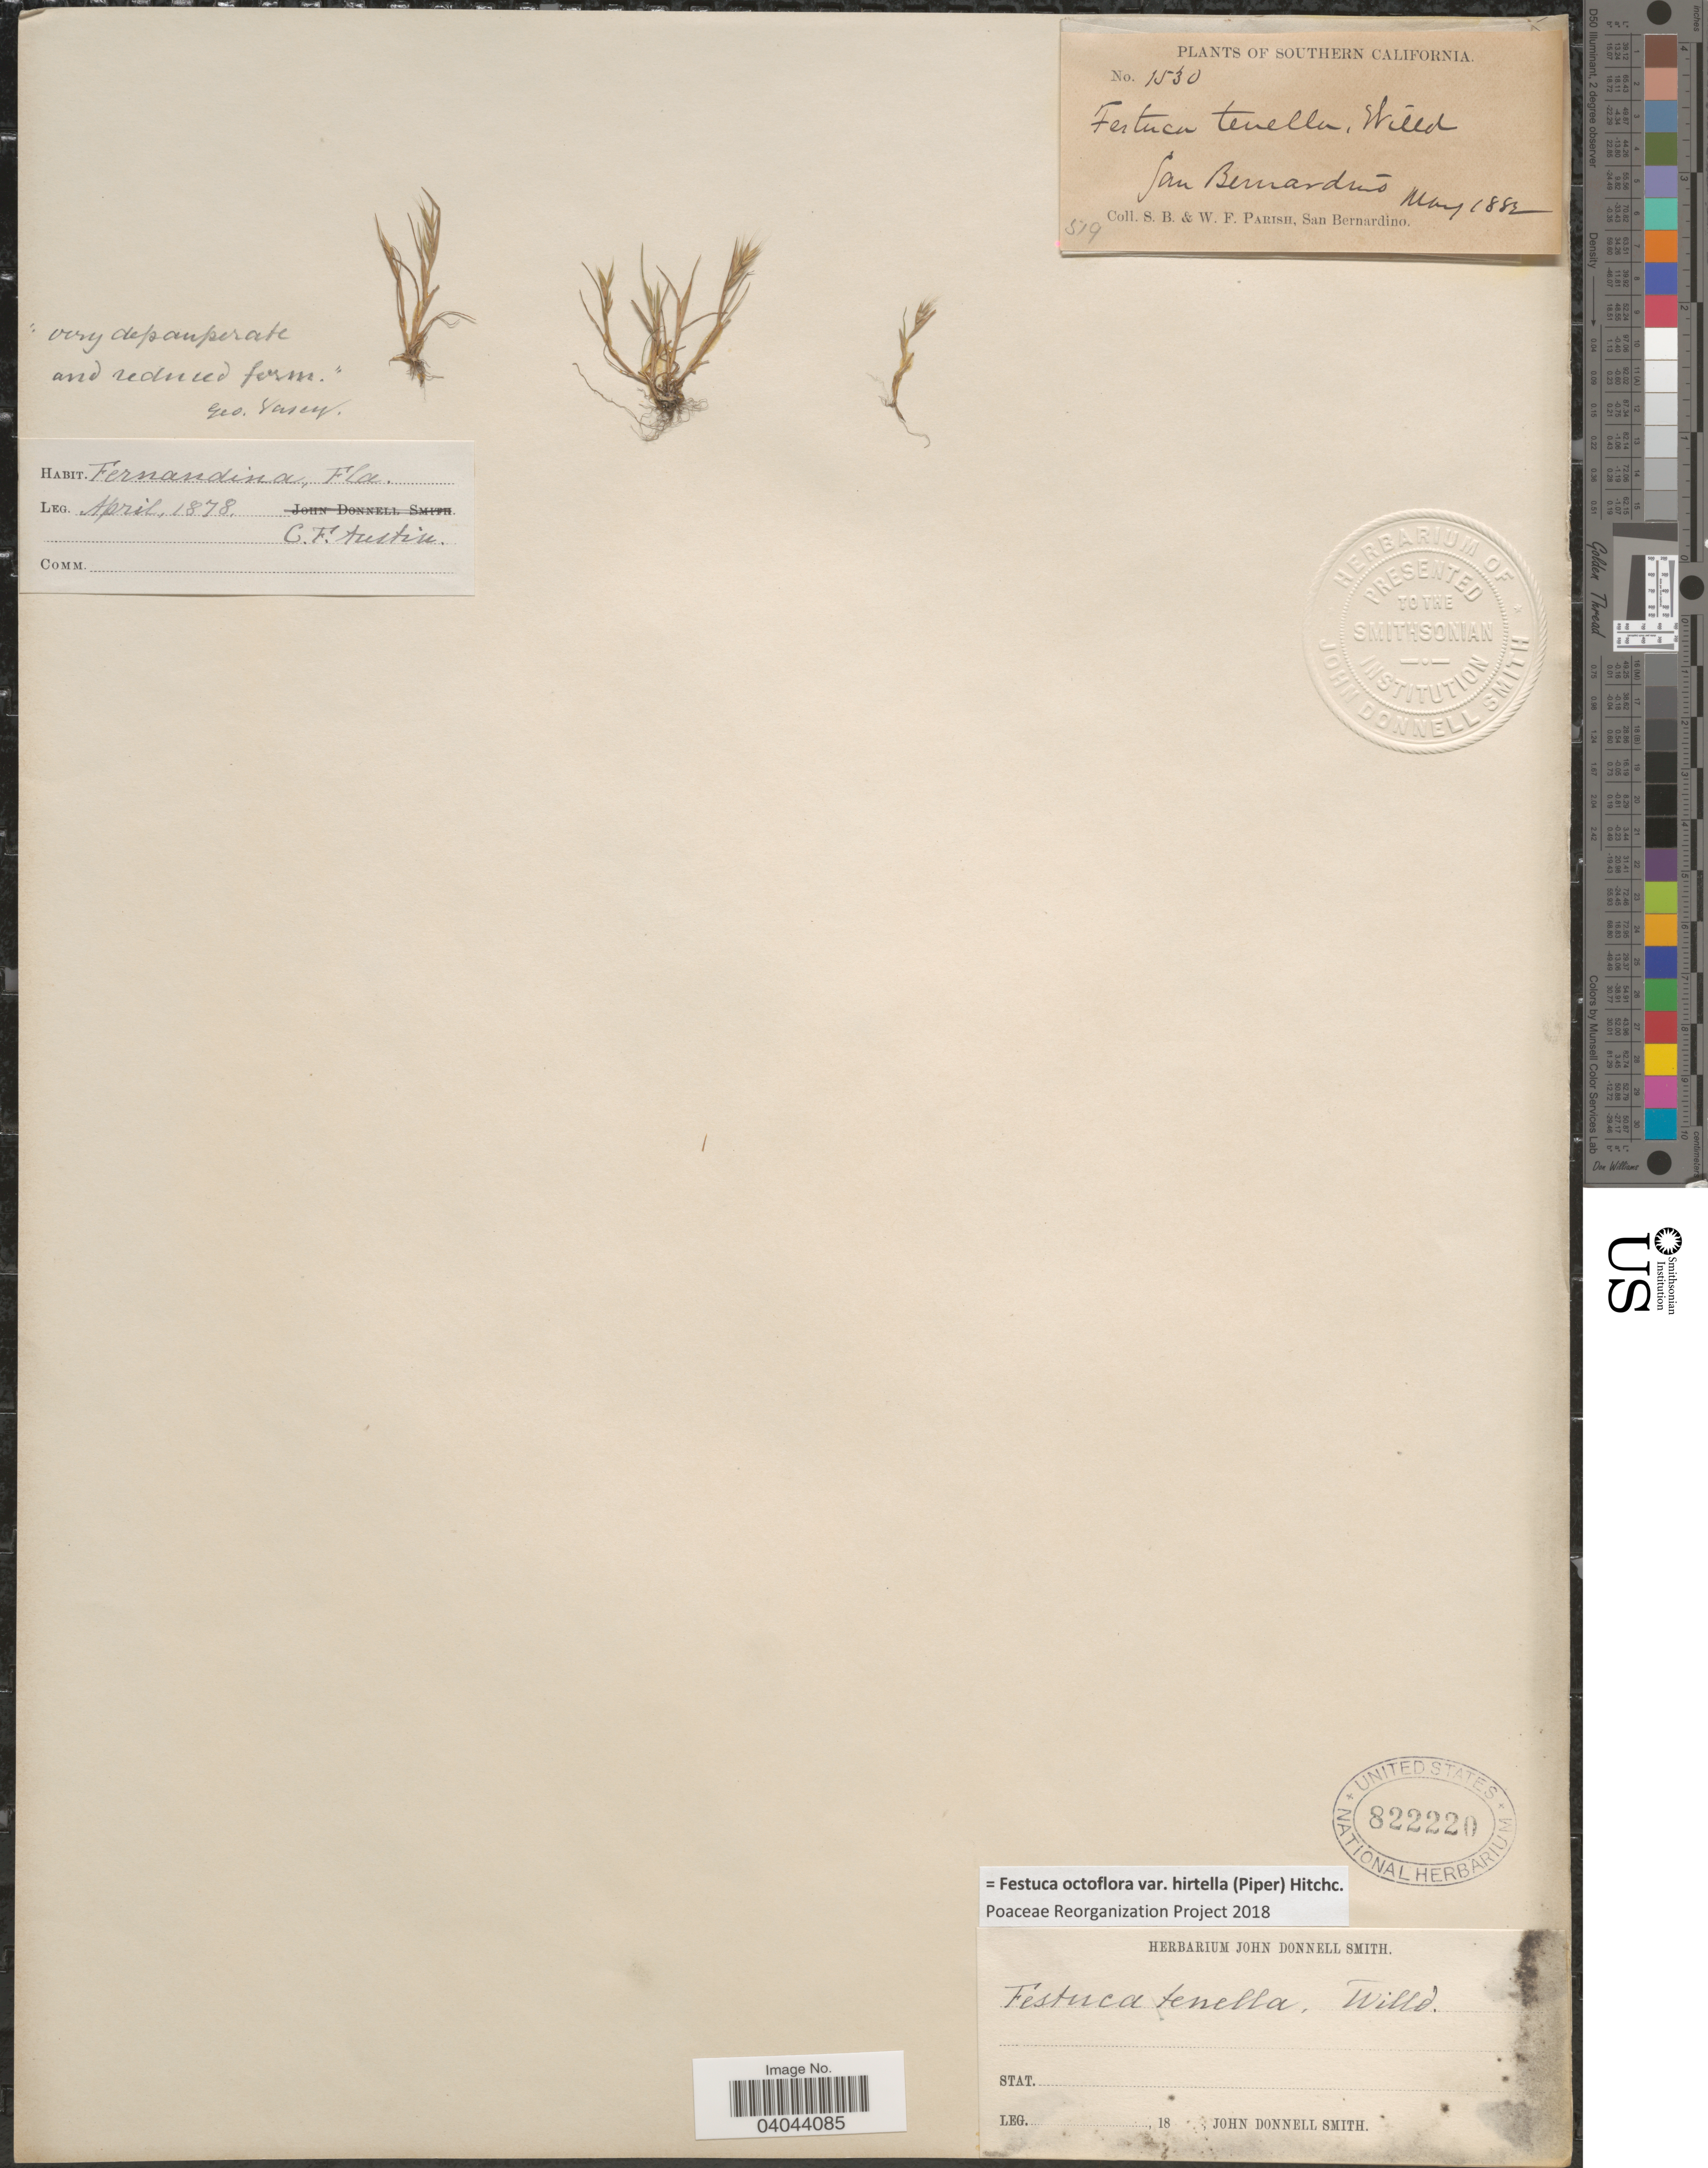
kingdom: Plantae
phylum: Tracheophyta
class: Liliopsida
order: Poales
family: Poaceae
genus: Festuca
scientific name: Festuca octoflora var. hirtella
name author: Piper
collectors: C. F. Austin & ex Herb. John Donnell Smith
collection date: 1878-04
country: United States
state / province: Florida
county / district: Nassau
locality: Fernandina, Fla. [sheet mounted with 2 elements, data to be separated]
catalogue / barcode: US 822220